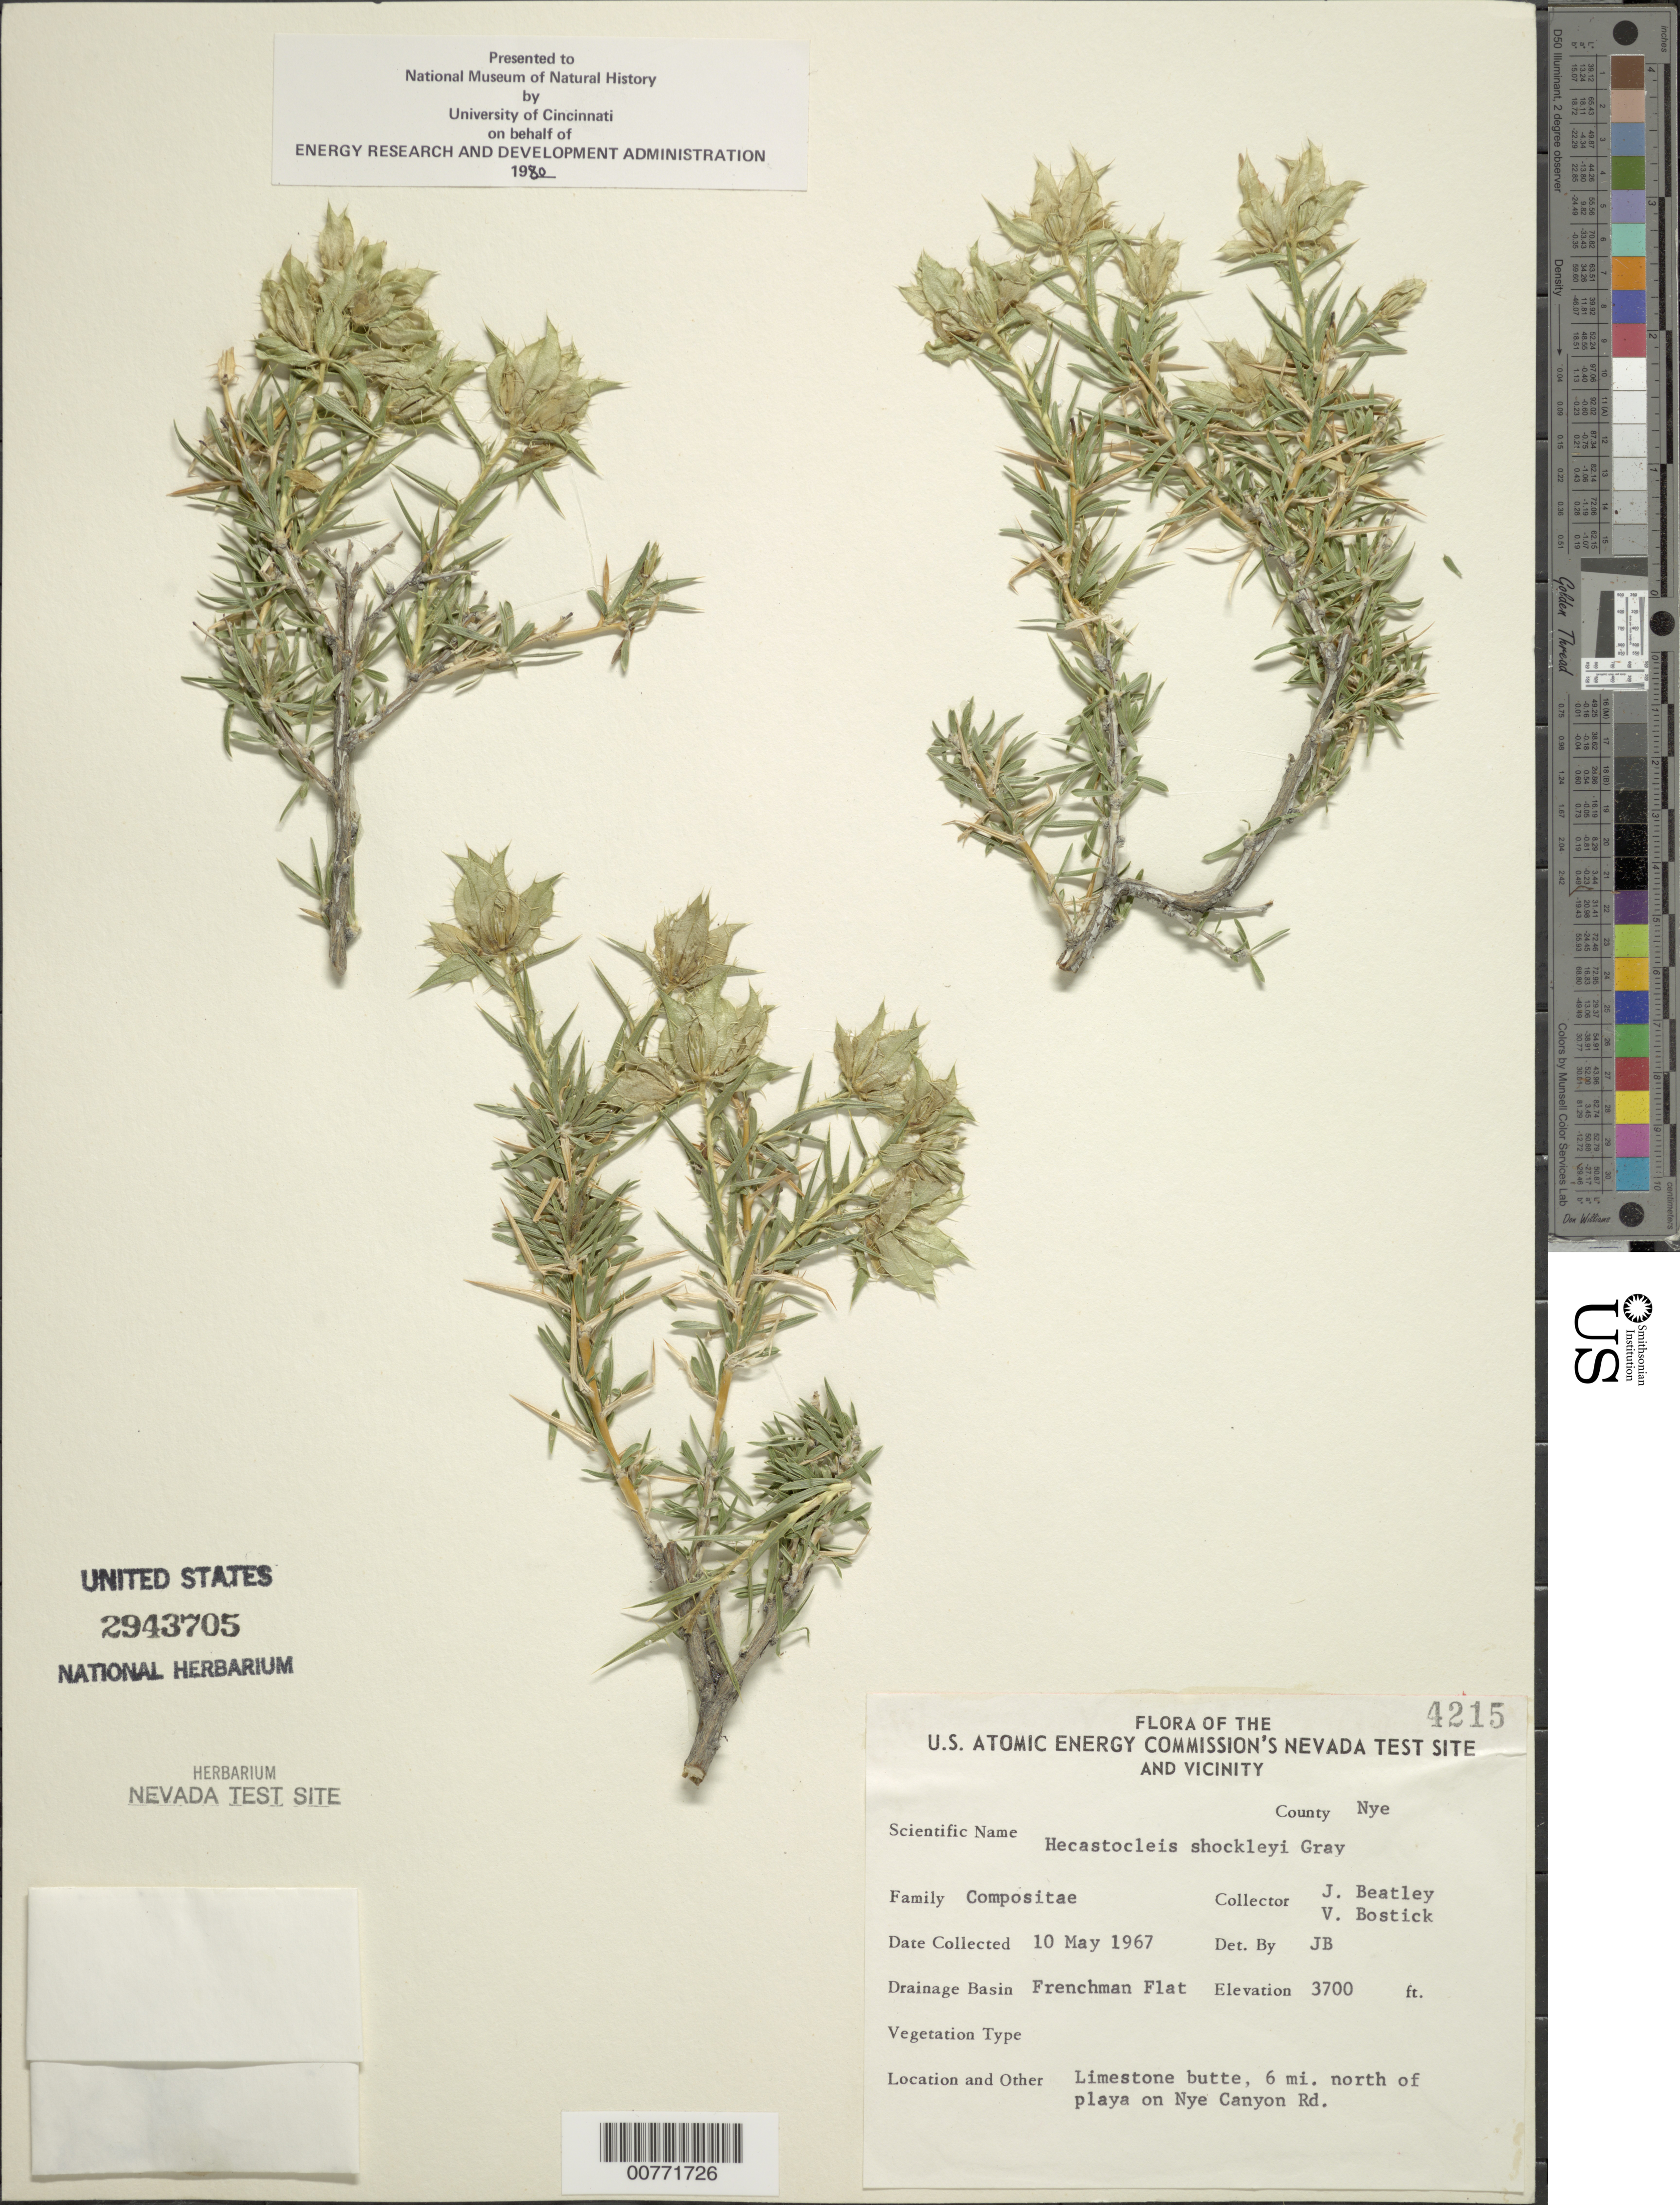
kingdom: Plantae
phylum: Tracheophyta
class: Magnoliopsida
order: Asterales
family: Asteraceae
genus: Hecastocleis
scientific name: Hecastocleis shockleyi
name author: A. Gray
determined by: J. B.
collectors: J. C. Beatley & V. Bostick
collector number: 4215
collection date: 1967-05-10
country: United States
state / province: Nevada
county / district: Nye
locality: Nevada Test Site, Nye Canyon Road, 6 miles N of playa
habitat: Limestone butte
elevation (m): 1128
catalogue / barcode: US 2943705